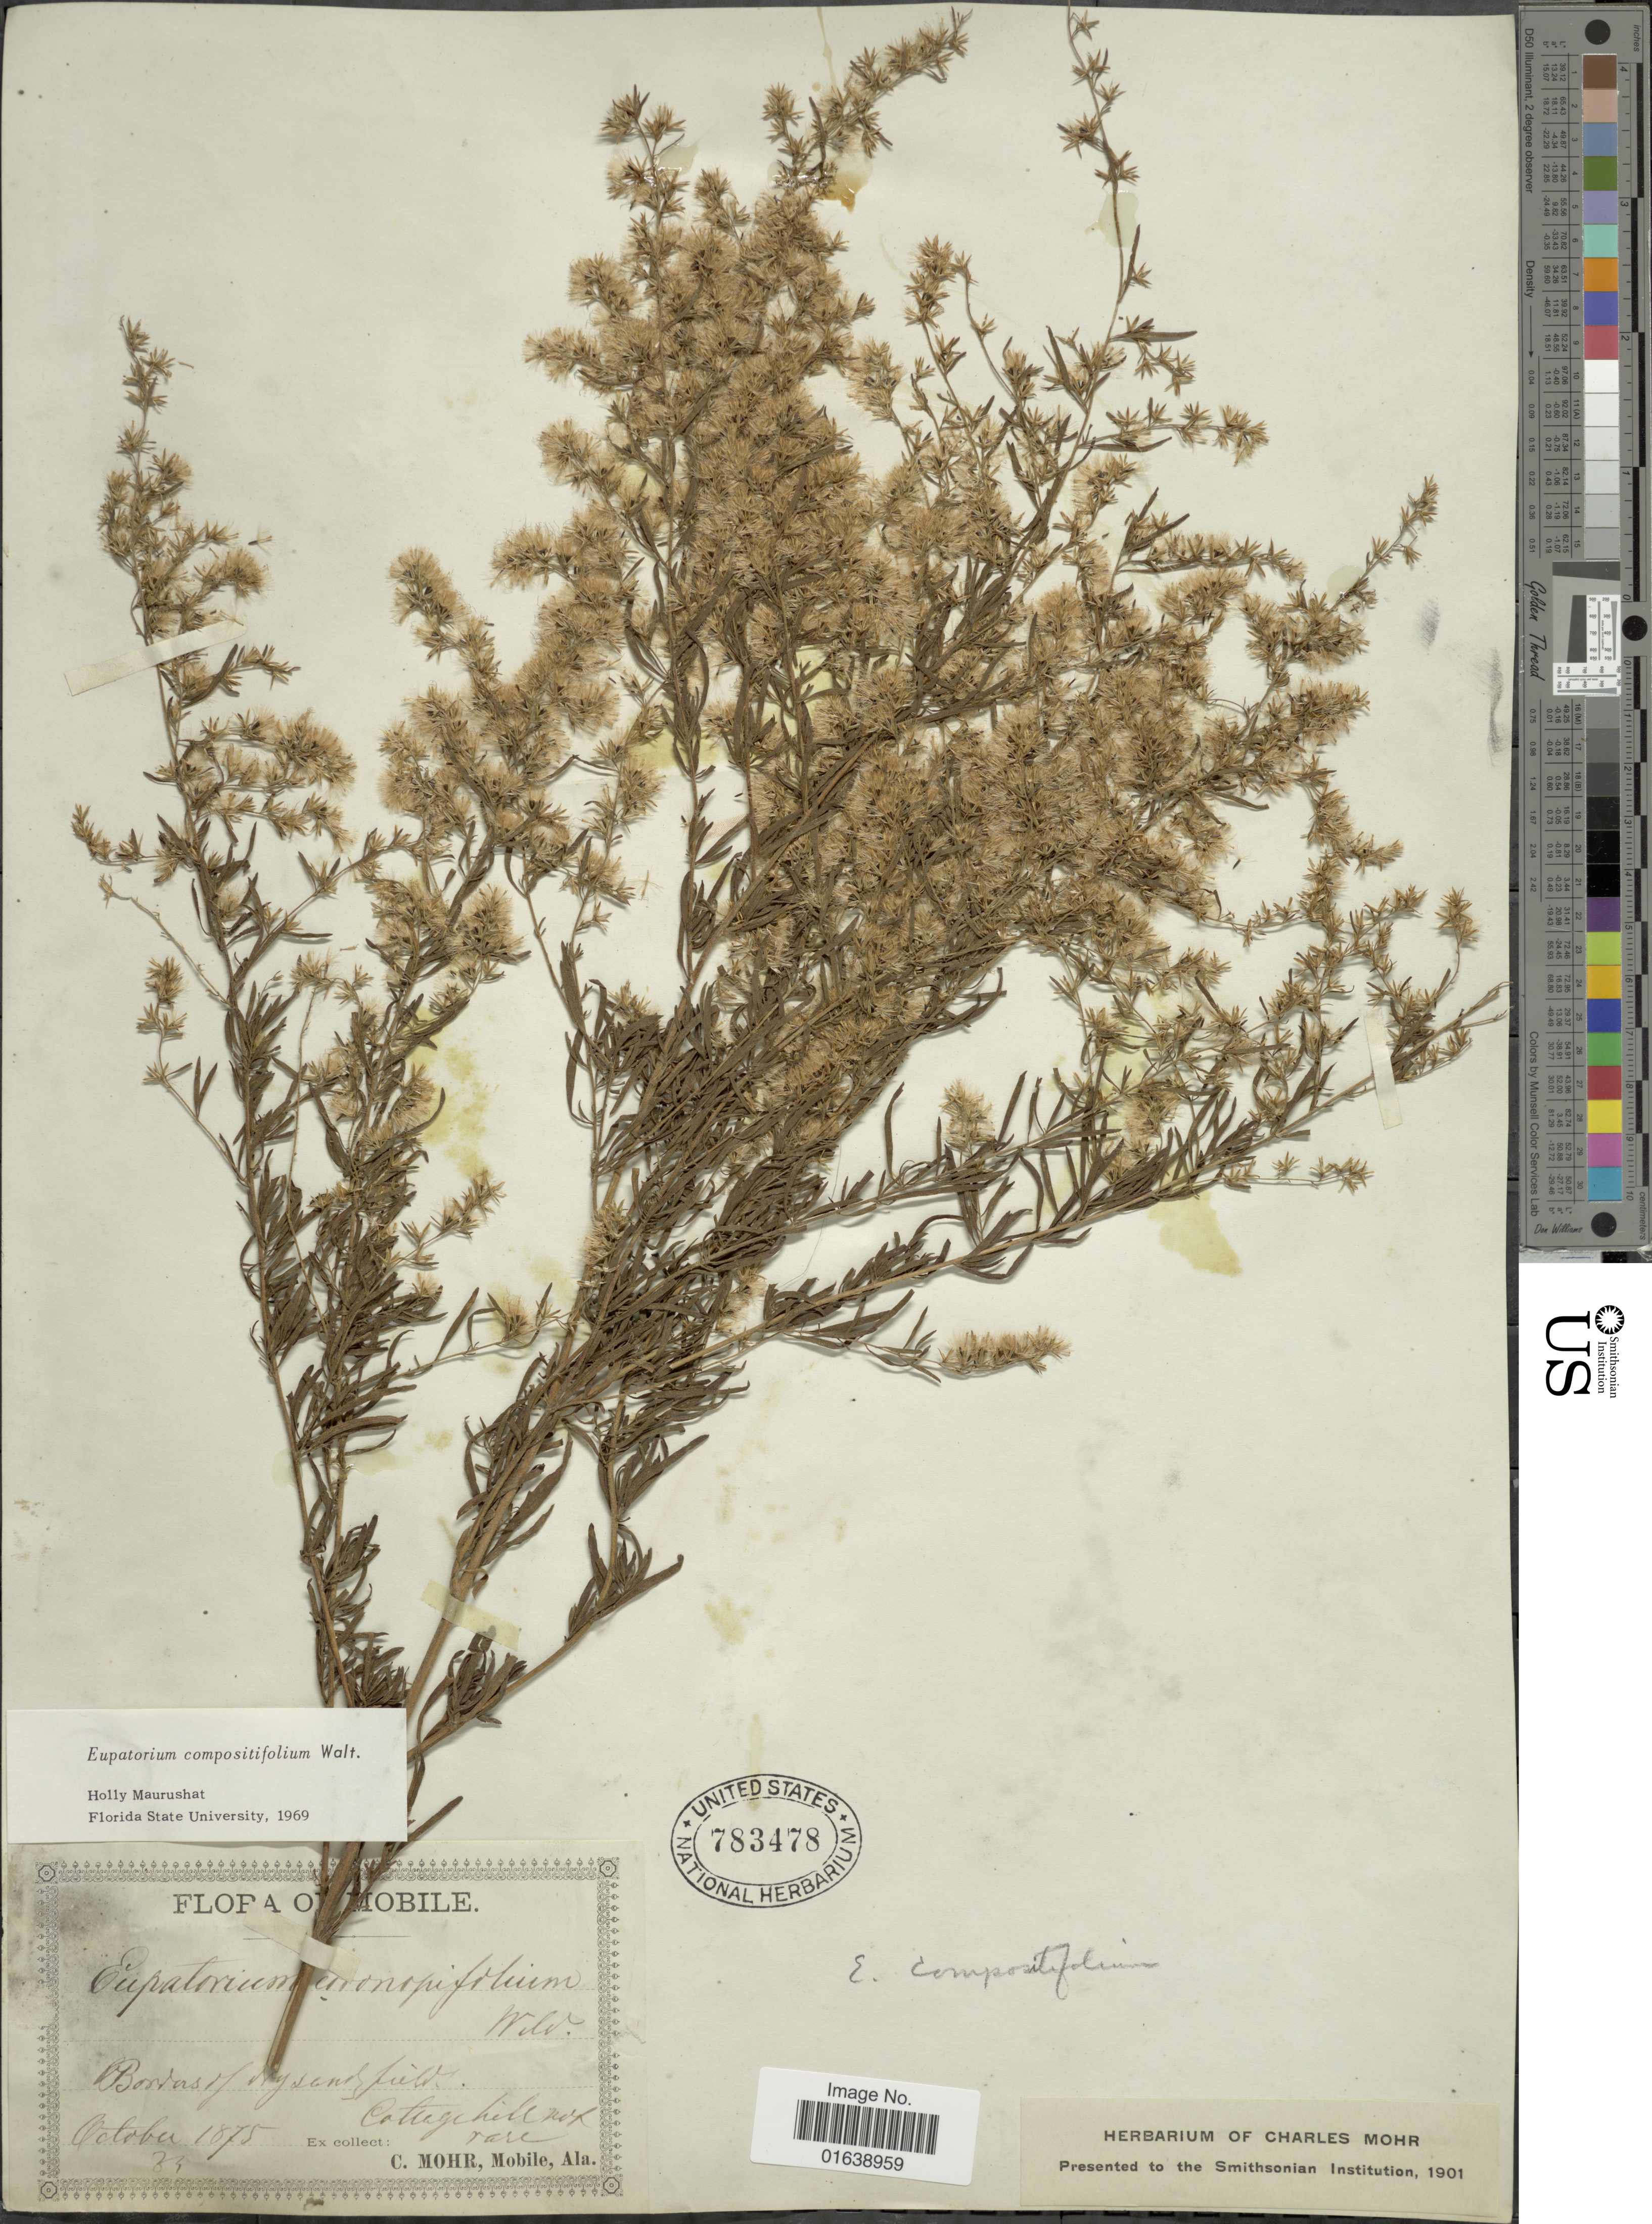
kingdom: Plantae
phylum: Tracheophyta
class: Magnoliopsida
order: Asterales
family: Asteraceae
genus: Eupatorium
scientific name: Eupatorium compositifolium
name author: Walter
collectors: Mohr, C. T. (herbarium)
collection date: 1875-10-31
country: United States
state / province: Alabama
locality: Mobile. Bodras of Nyssend fields. Cottage hill nor rare, Mobile, Ala.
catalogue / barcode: US 783478